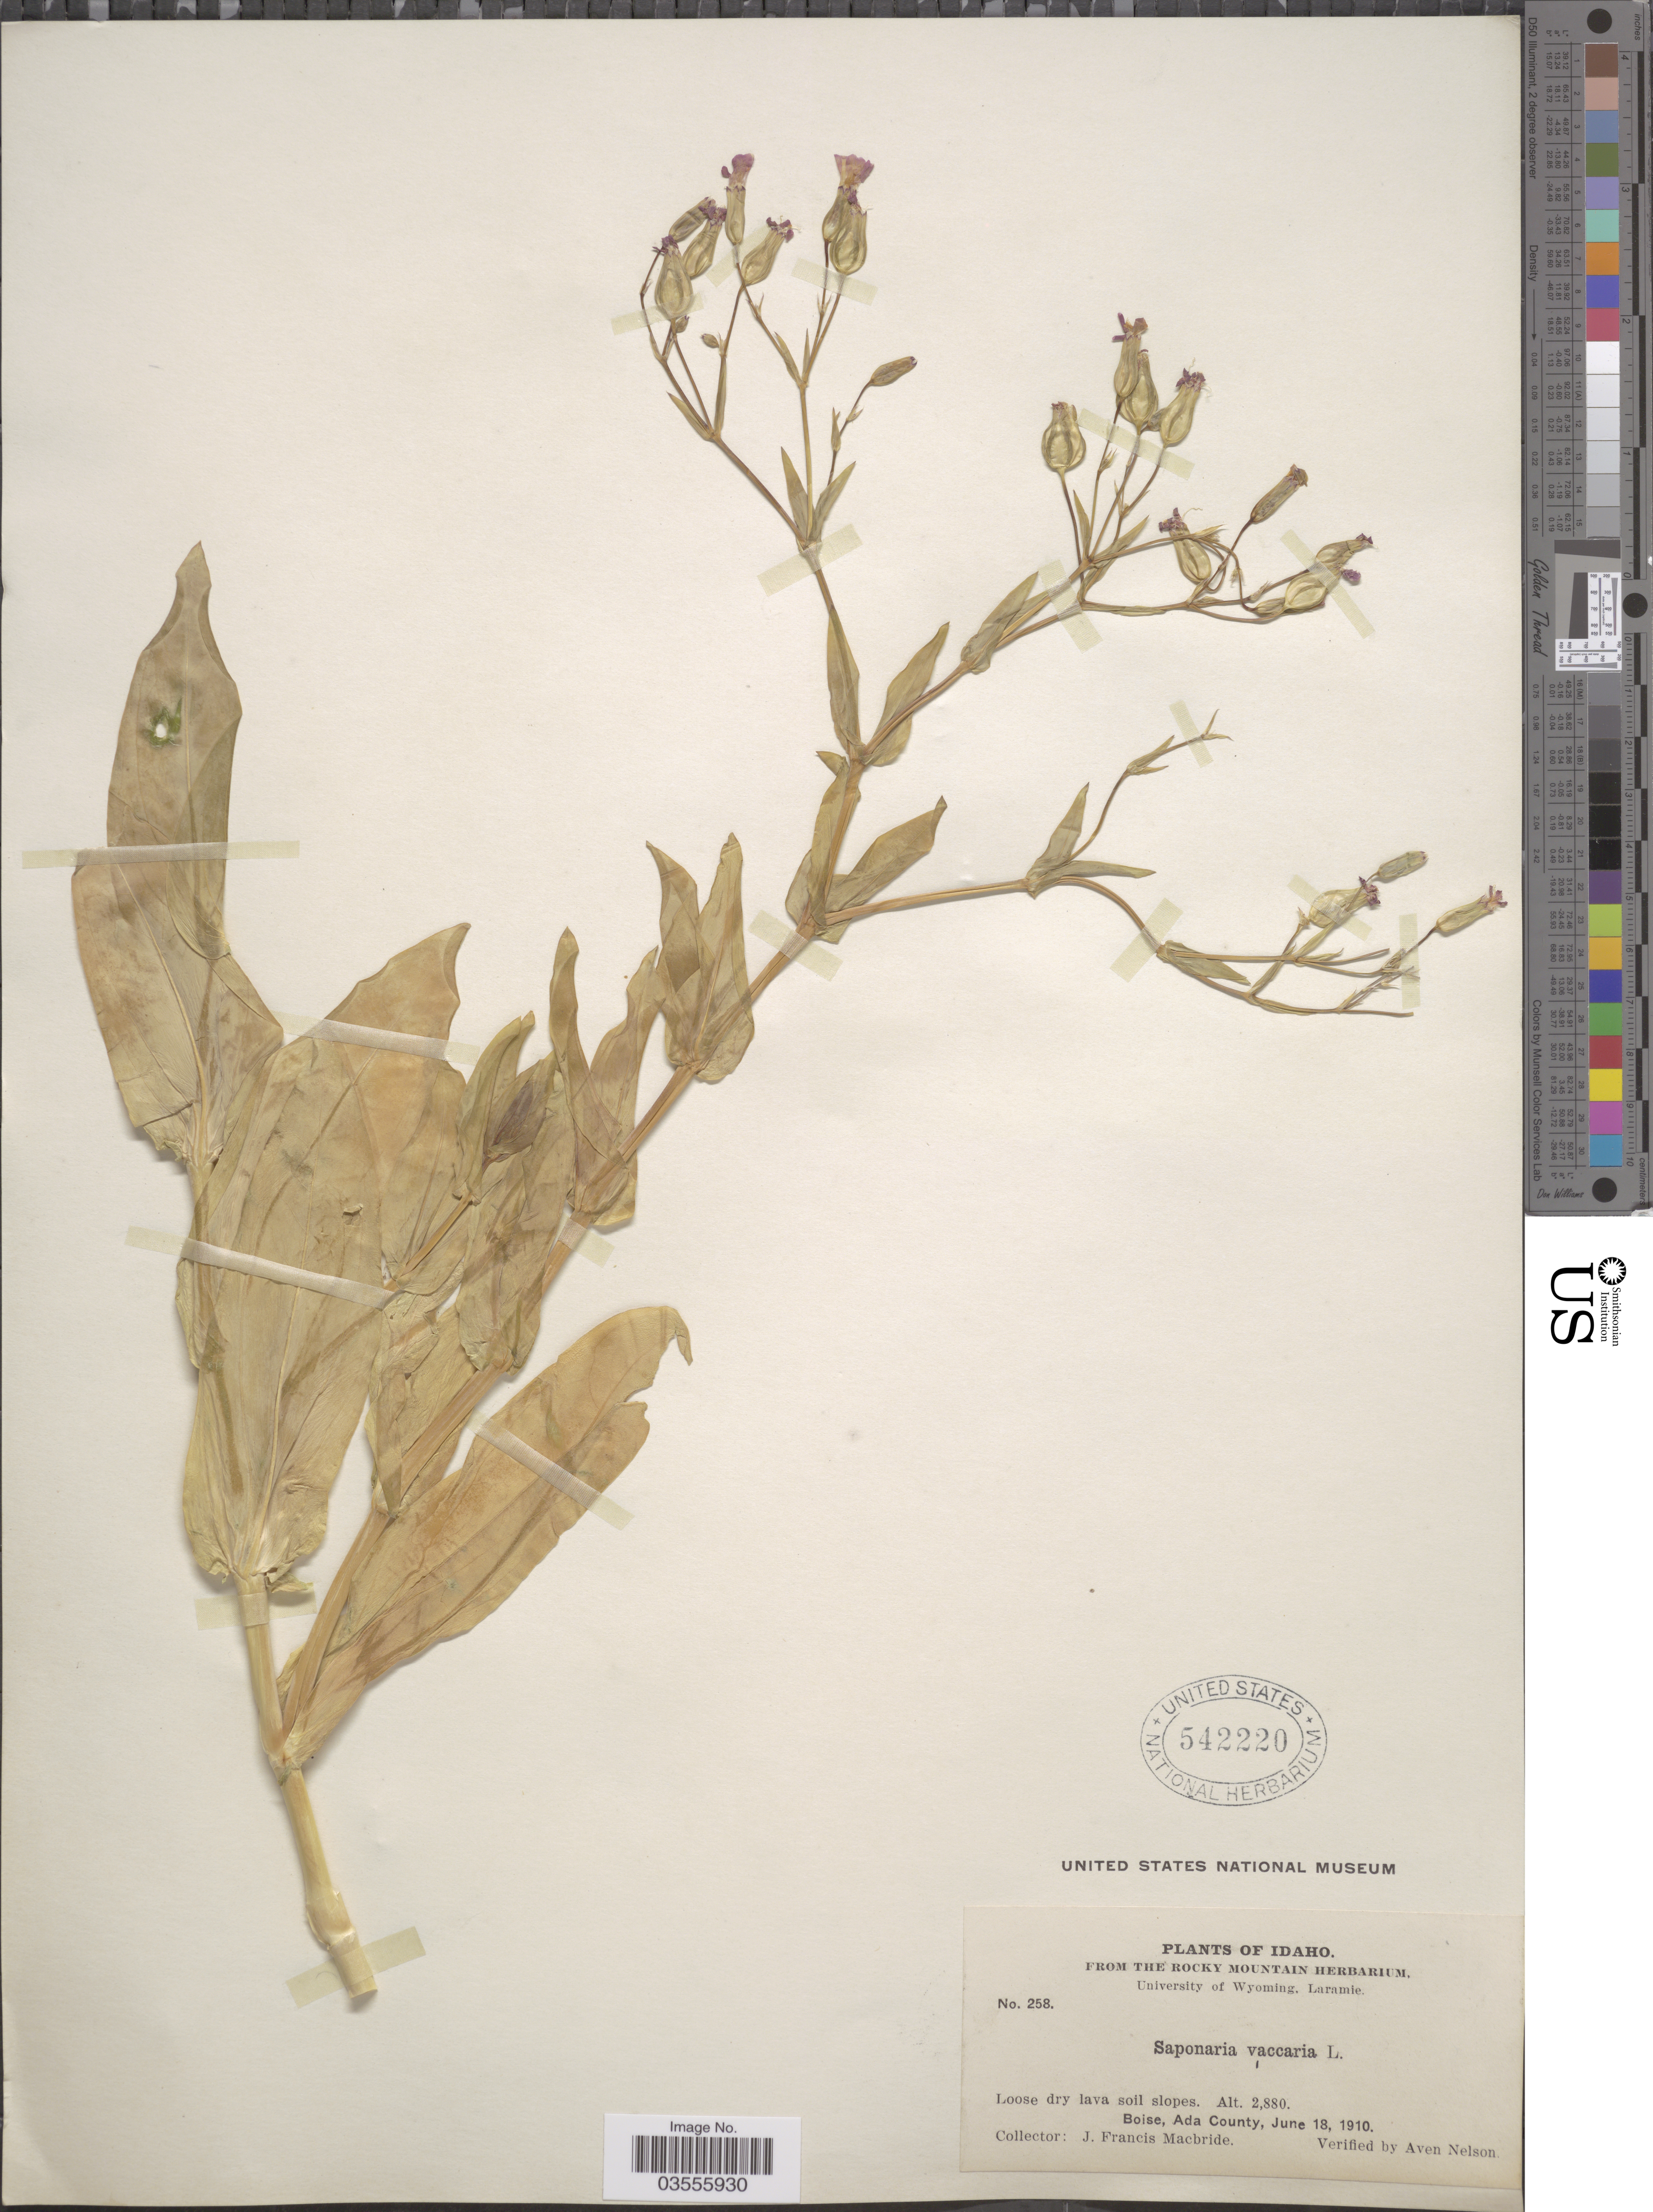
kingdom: Plantae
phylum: Tracheophyta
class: Magnoliopsida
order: Caryophyllales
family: Caryophyllaceae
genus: Gypsophila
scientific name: Gypsophila vaccaria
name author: (L.) Sm.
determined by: Strong, M. T., (US), Smithsonian Institution - National Museum of Natural History (UNITED STATES)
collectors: J. F. Macbride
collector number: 258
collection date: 1910-06-18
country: United States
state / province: Idaho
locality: Boise, Ada County.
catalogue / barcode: US 542220